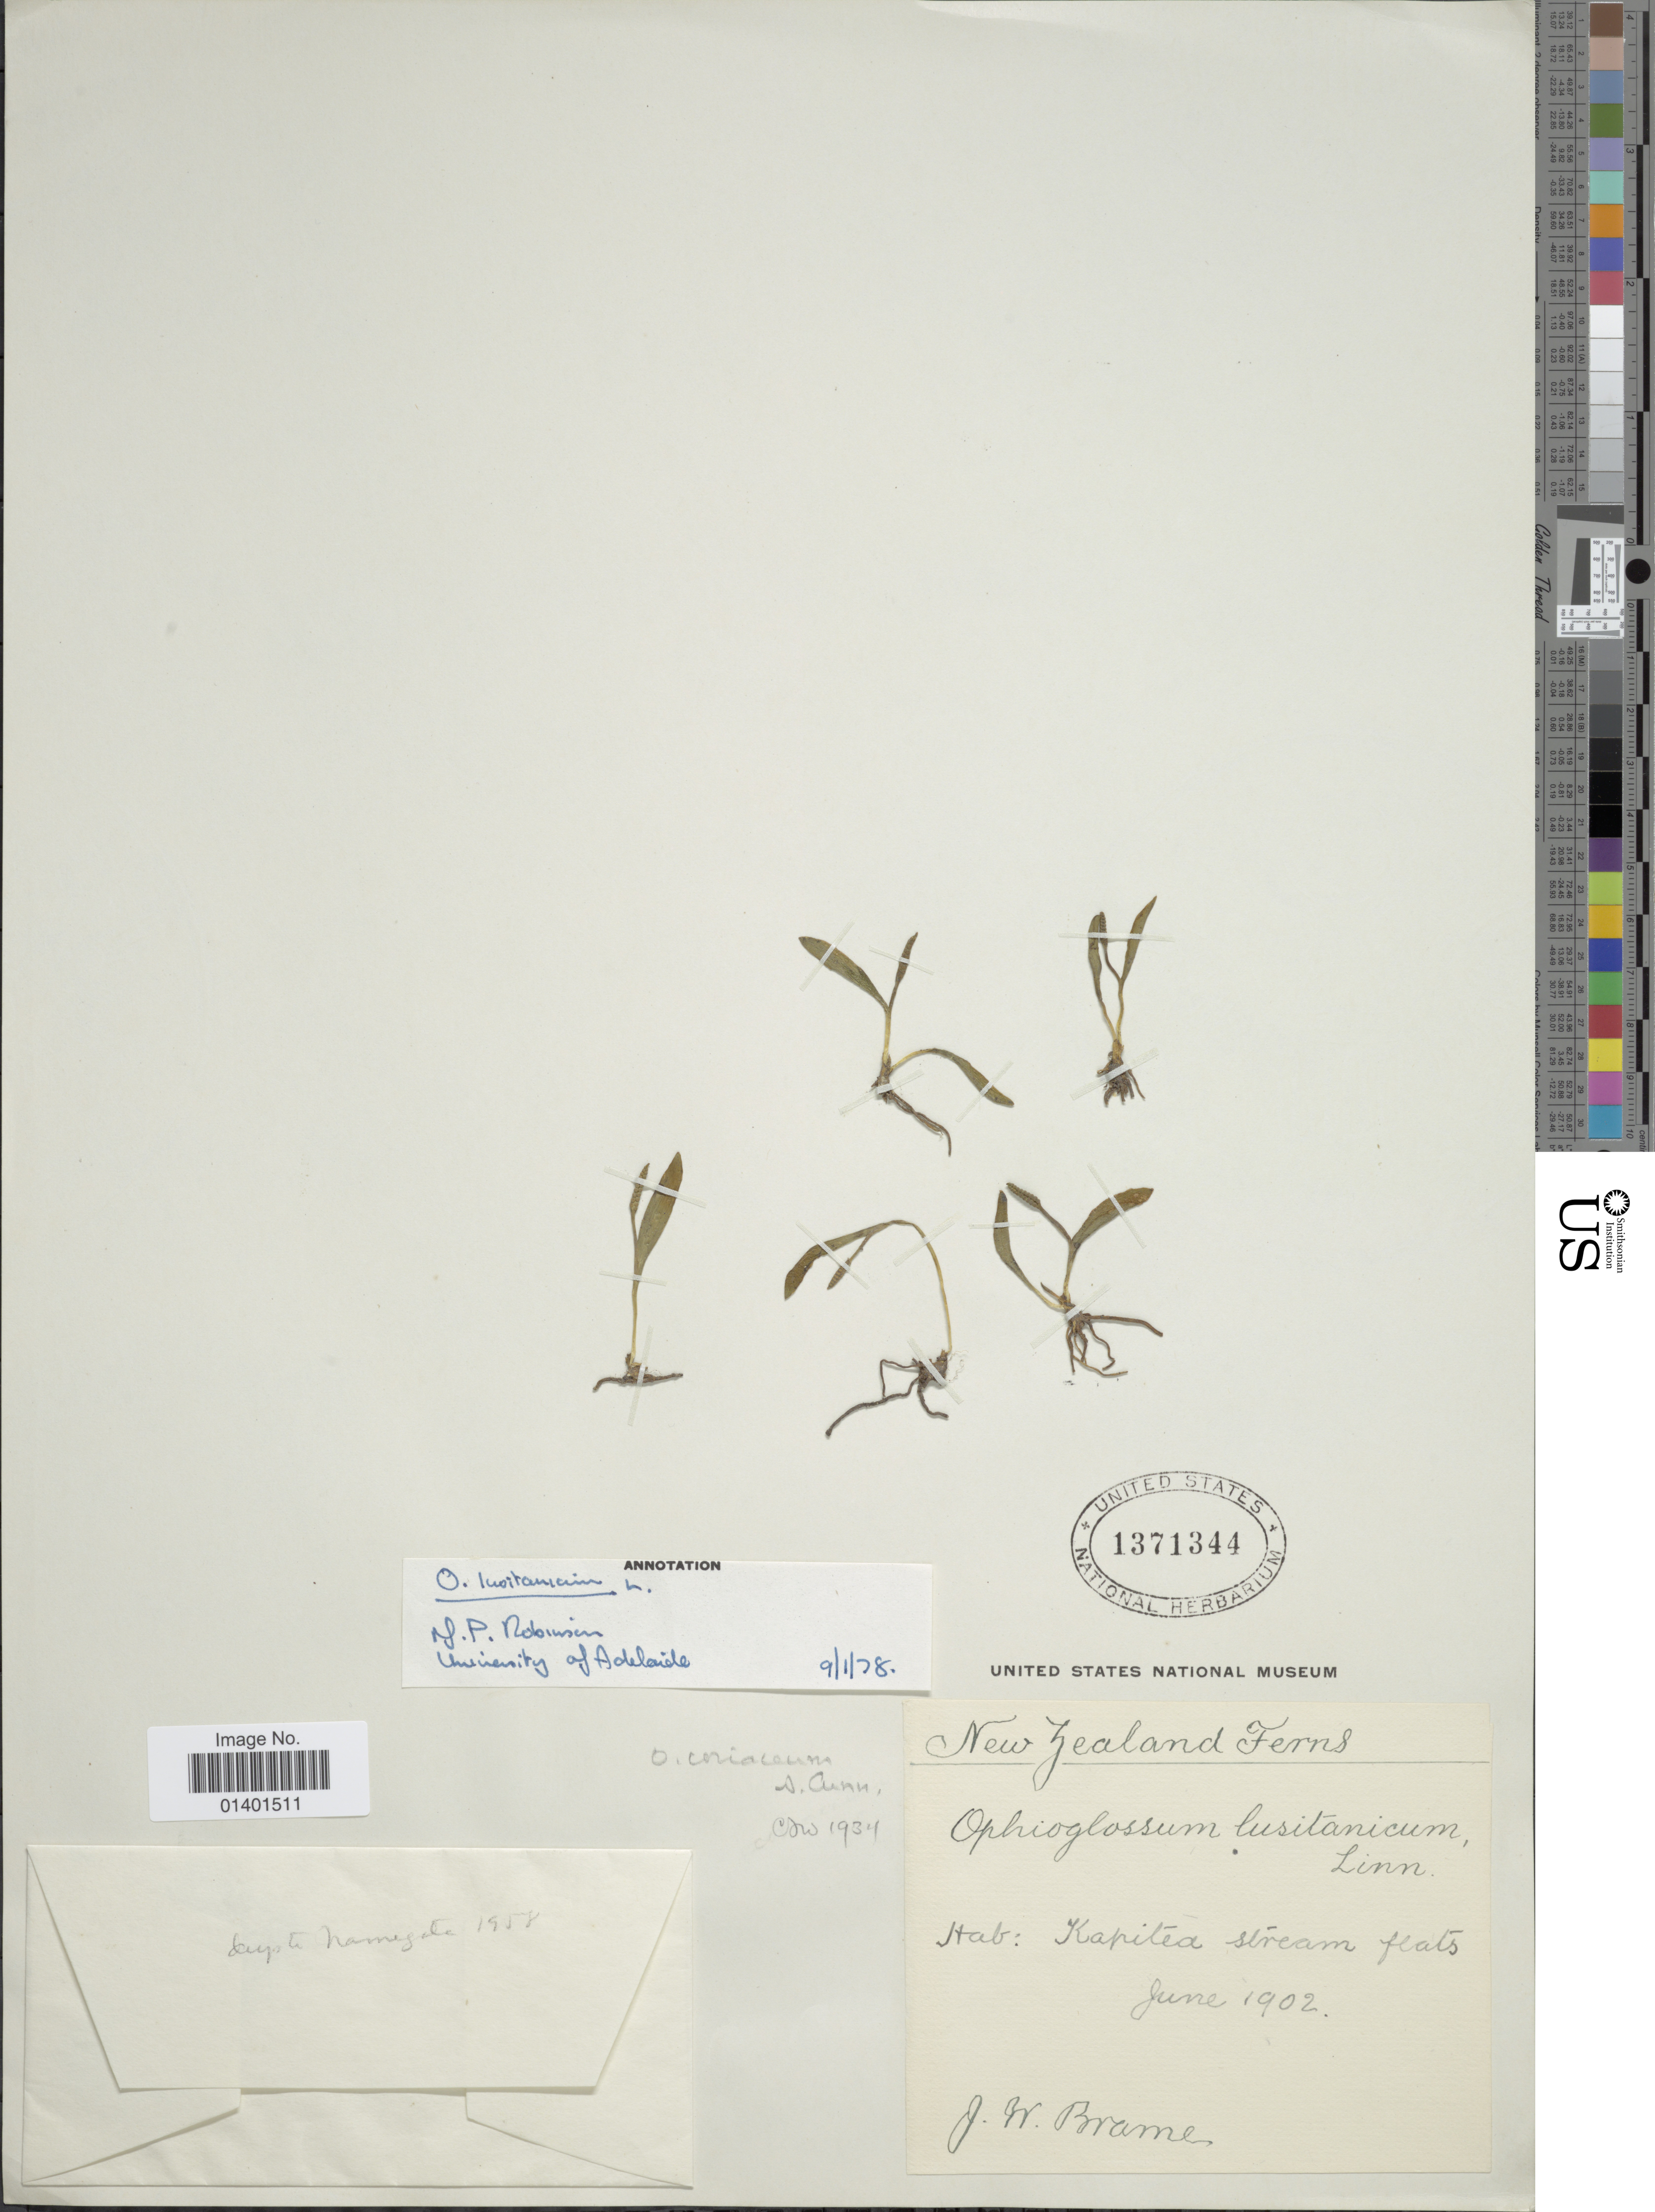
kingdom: Plantae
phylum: Tracheophyta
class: Polypodiopsida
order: Ophioglossales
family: Ophioglossaceae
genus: Ophioglossum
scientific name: Ophioglossum lusitanicum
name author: L.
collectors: J. Brame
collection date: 1902-06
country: New Zealand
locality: Kapitea stream flats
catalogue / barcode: US 1371344